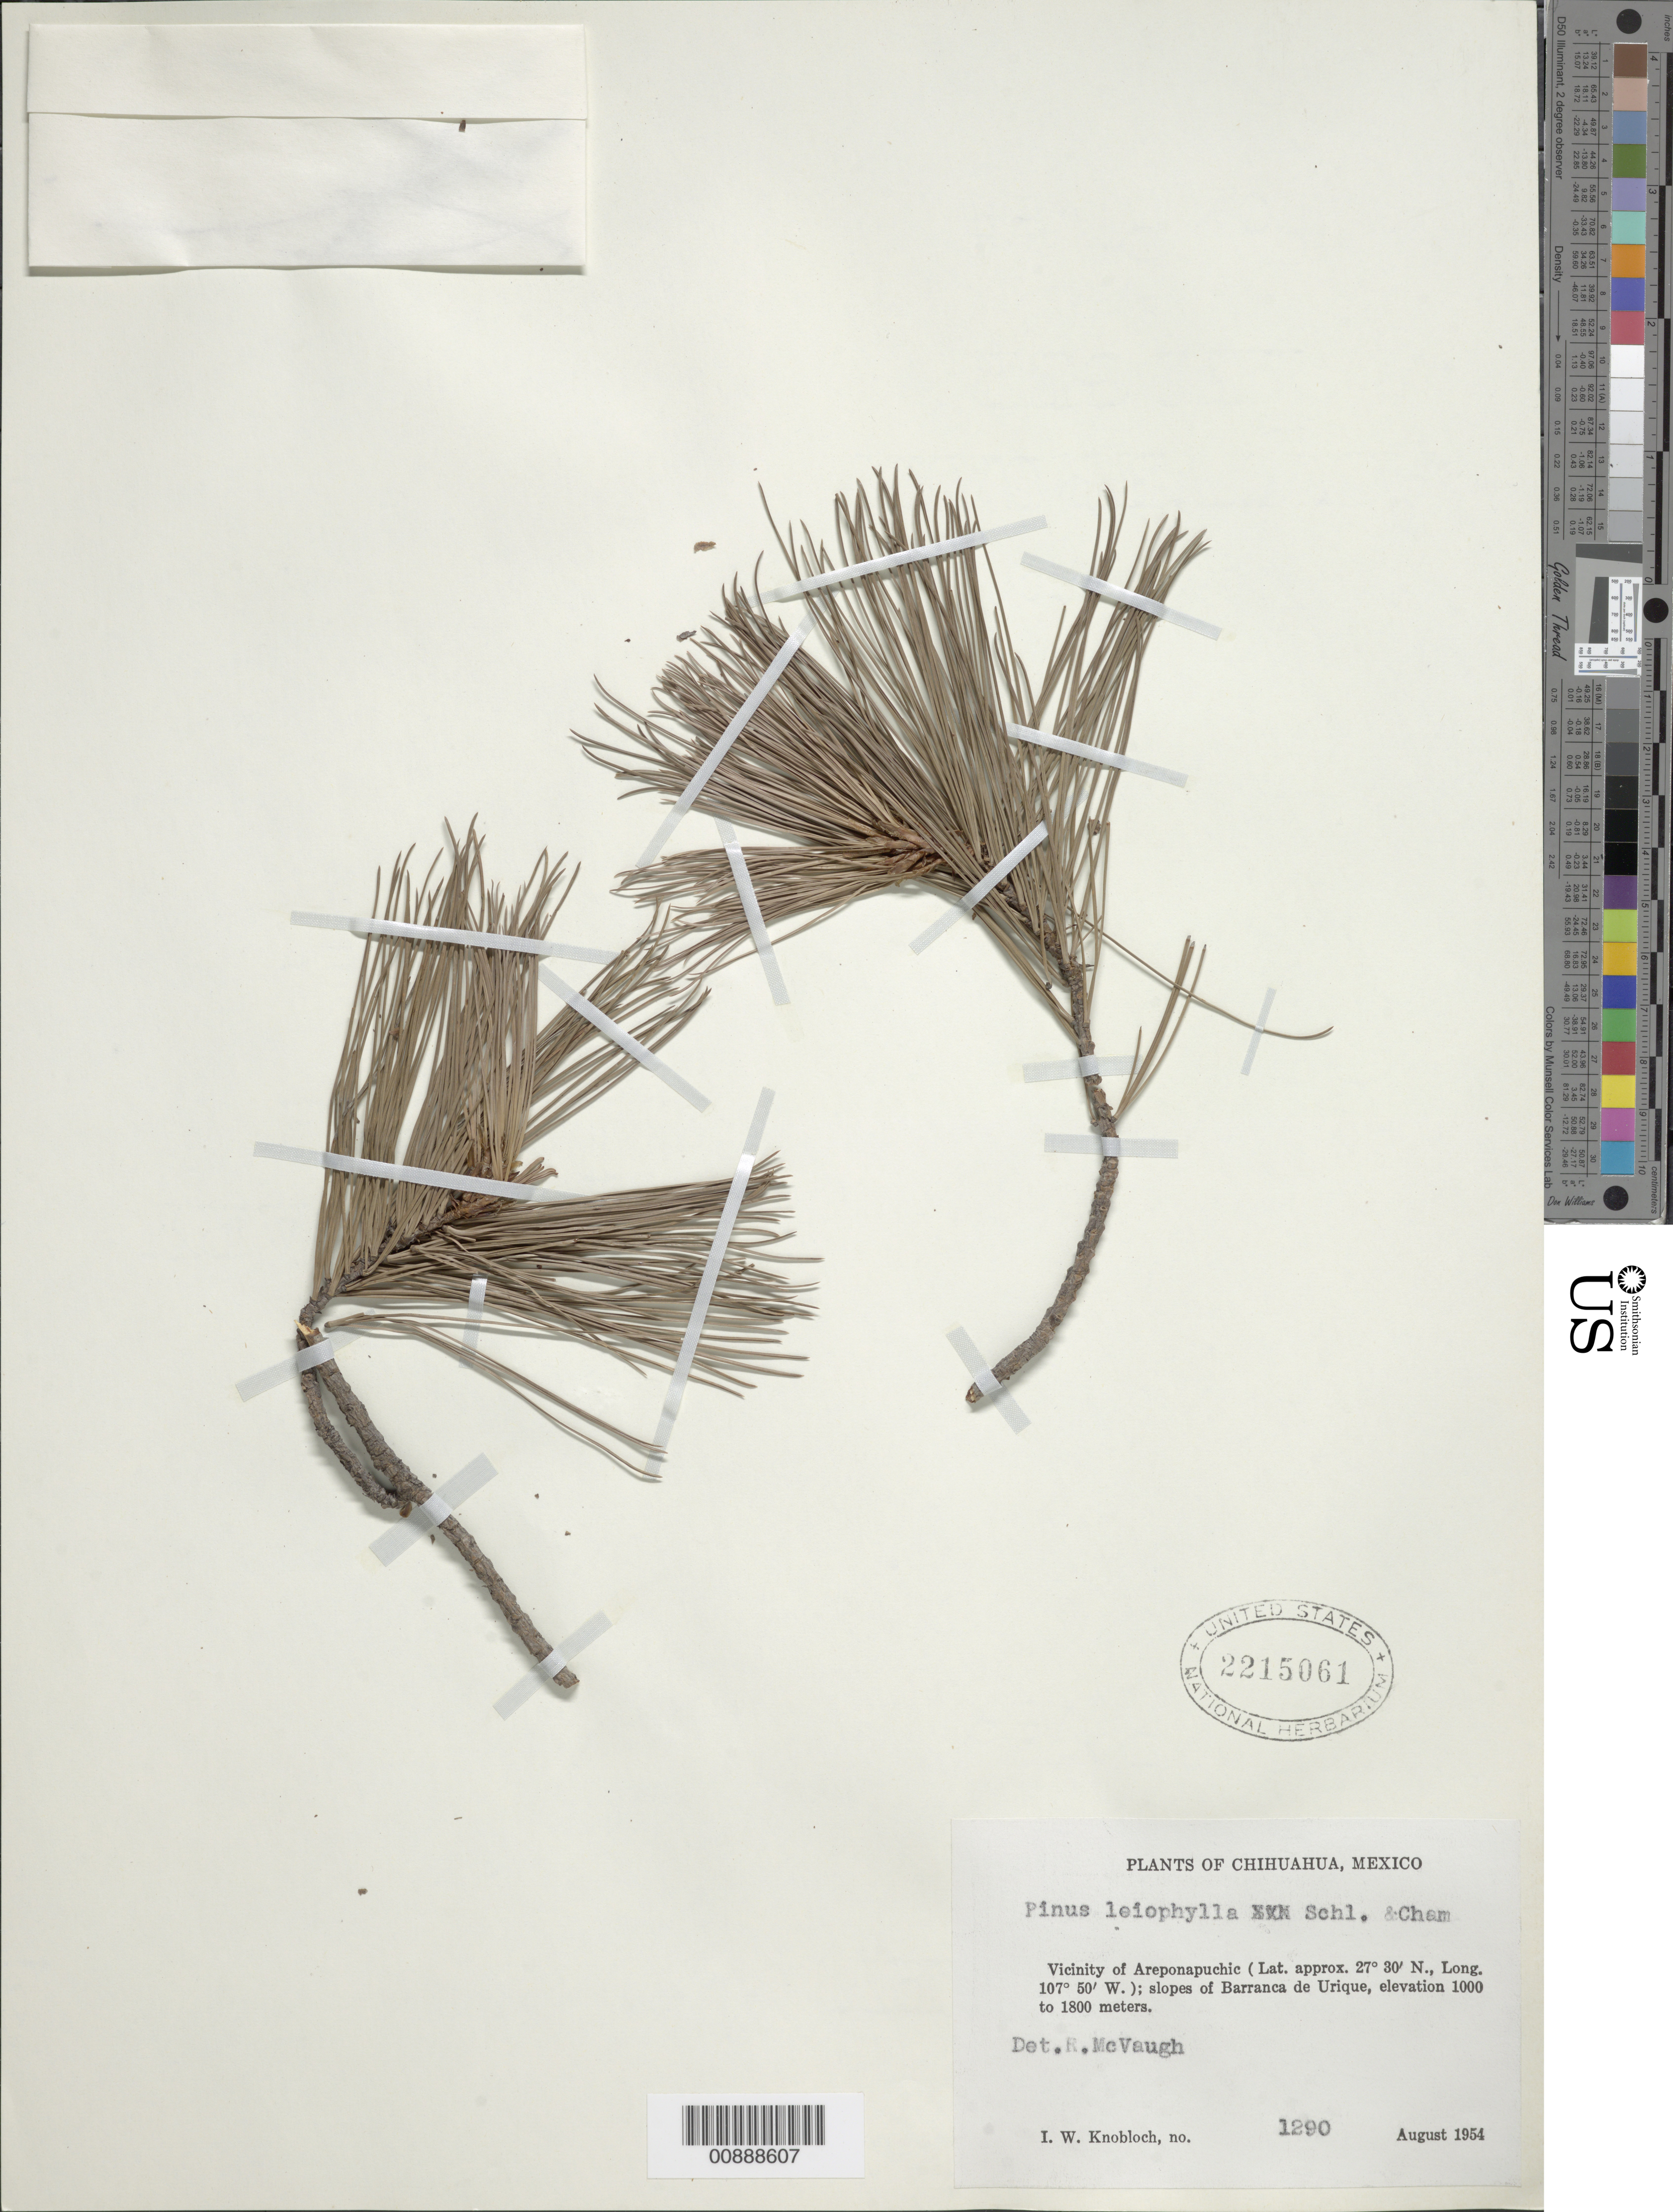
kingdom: Plantae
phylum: Tracheophyta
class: Pinopsida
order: Pinales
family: Pinaceae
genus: Pinus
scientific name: Pinus leiophylla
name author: Schiede ex Schltdl. & Cham.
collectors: I. W. Knobloch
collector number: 1290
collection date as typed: Aug 1954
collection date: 1954-08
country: Mexico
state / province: Chihuahua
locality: Vicinity of Areponapuchic; slopes of Barranca de Urique, Chihuahua.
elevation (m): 1800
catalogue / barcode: US 2215061